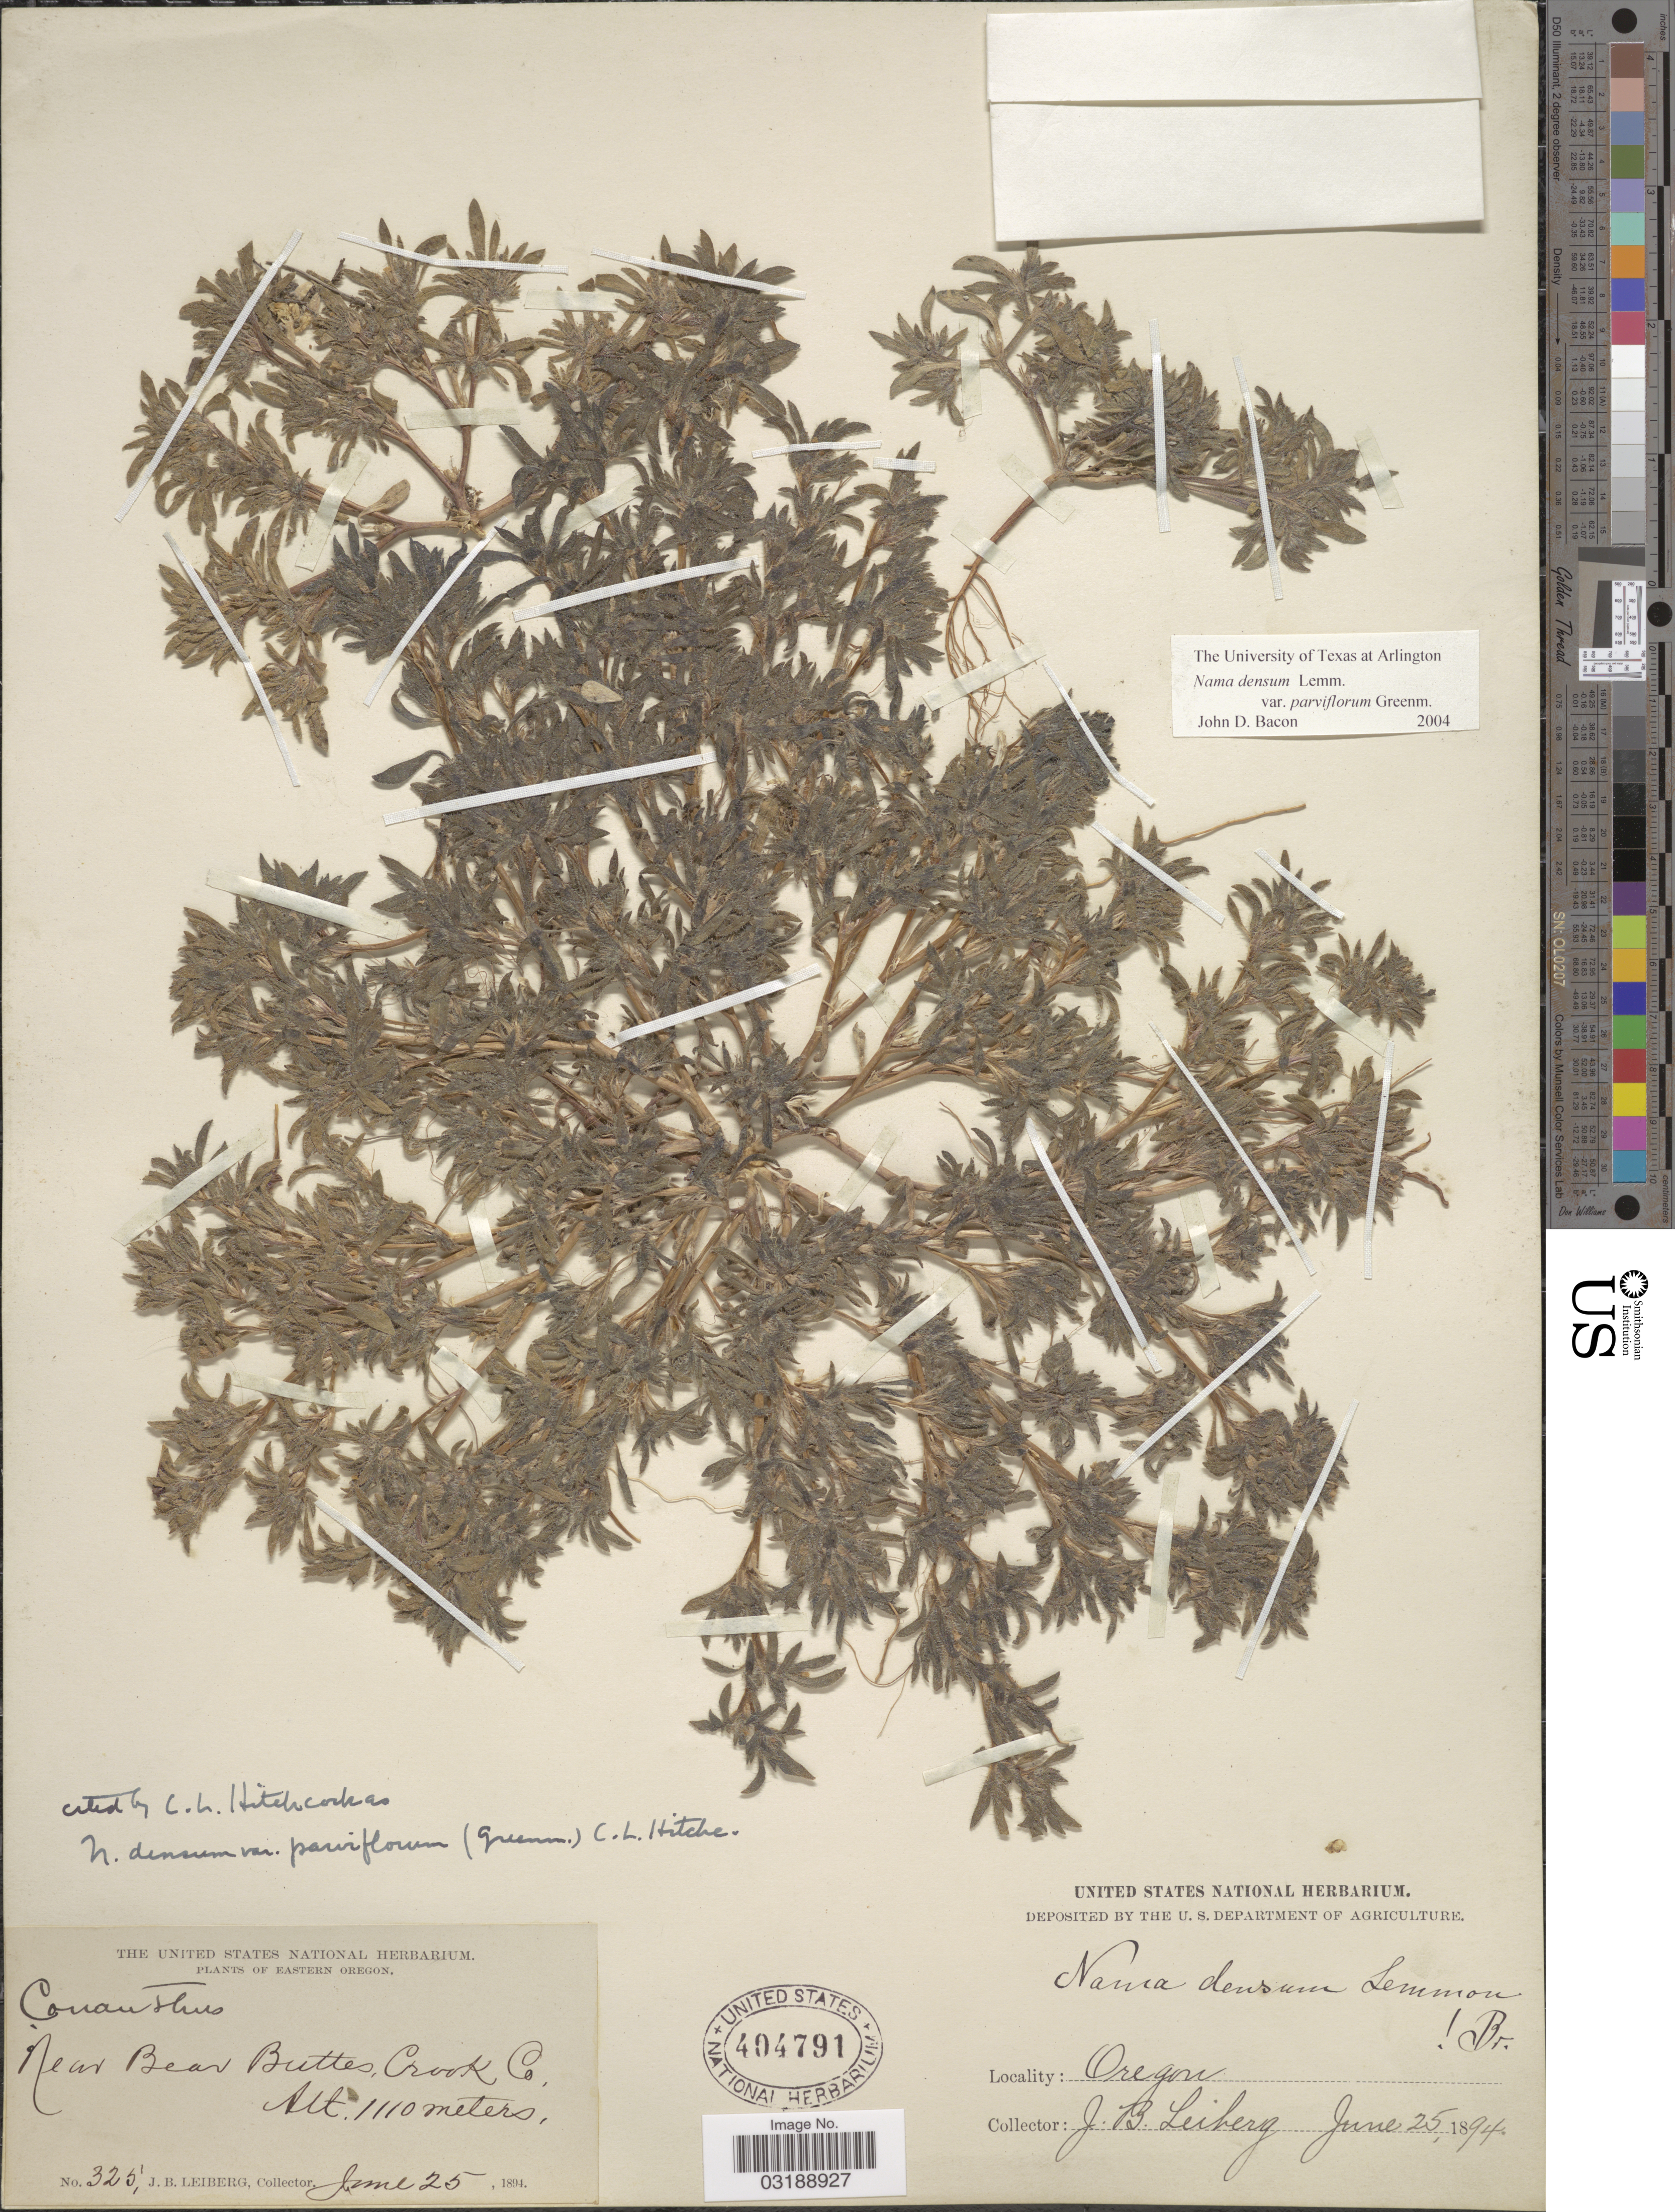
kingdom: Plantae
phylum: Tracheophyta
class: Magnoliopsida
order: Boraginales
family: Namaceae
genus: Nama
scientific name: Nama densa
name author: Lemmon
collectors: J. B. Leiberg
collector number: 325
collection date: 1894-06-25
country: United States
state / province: Oregon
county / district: Crook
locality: Eastern Oregon, Near Bear Buttes, Crook Co.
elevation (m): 1110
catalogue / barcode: US 404791